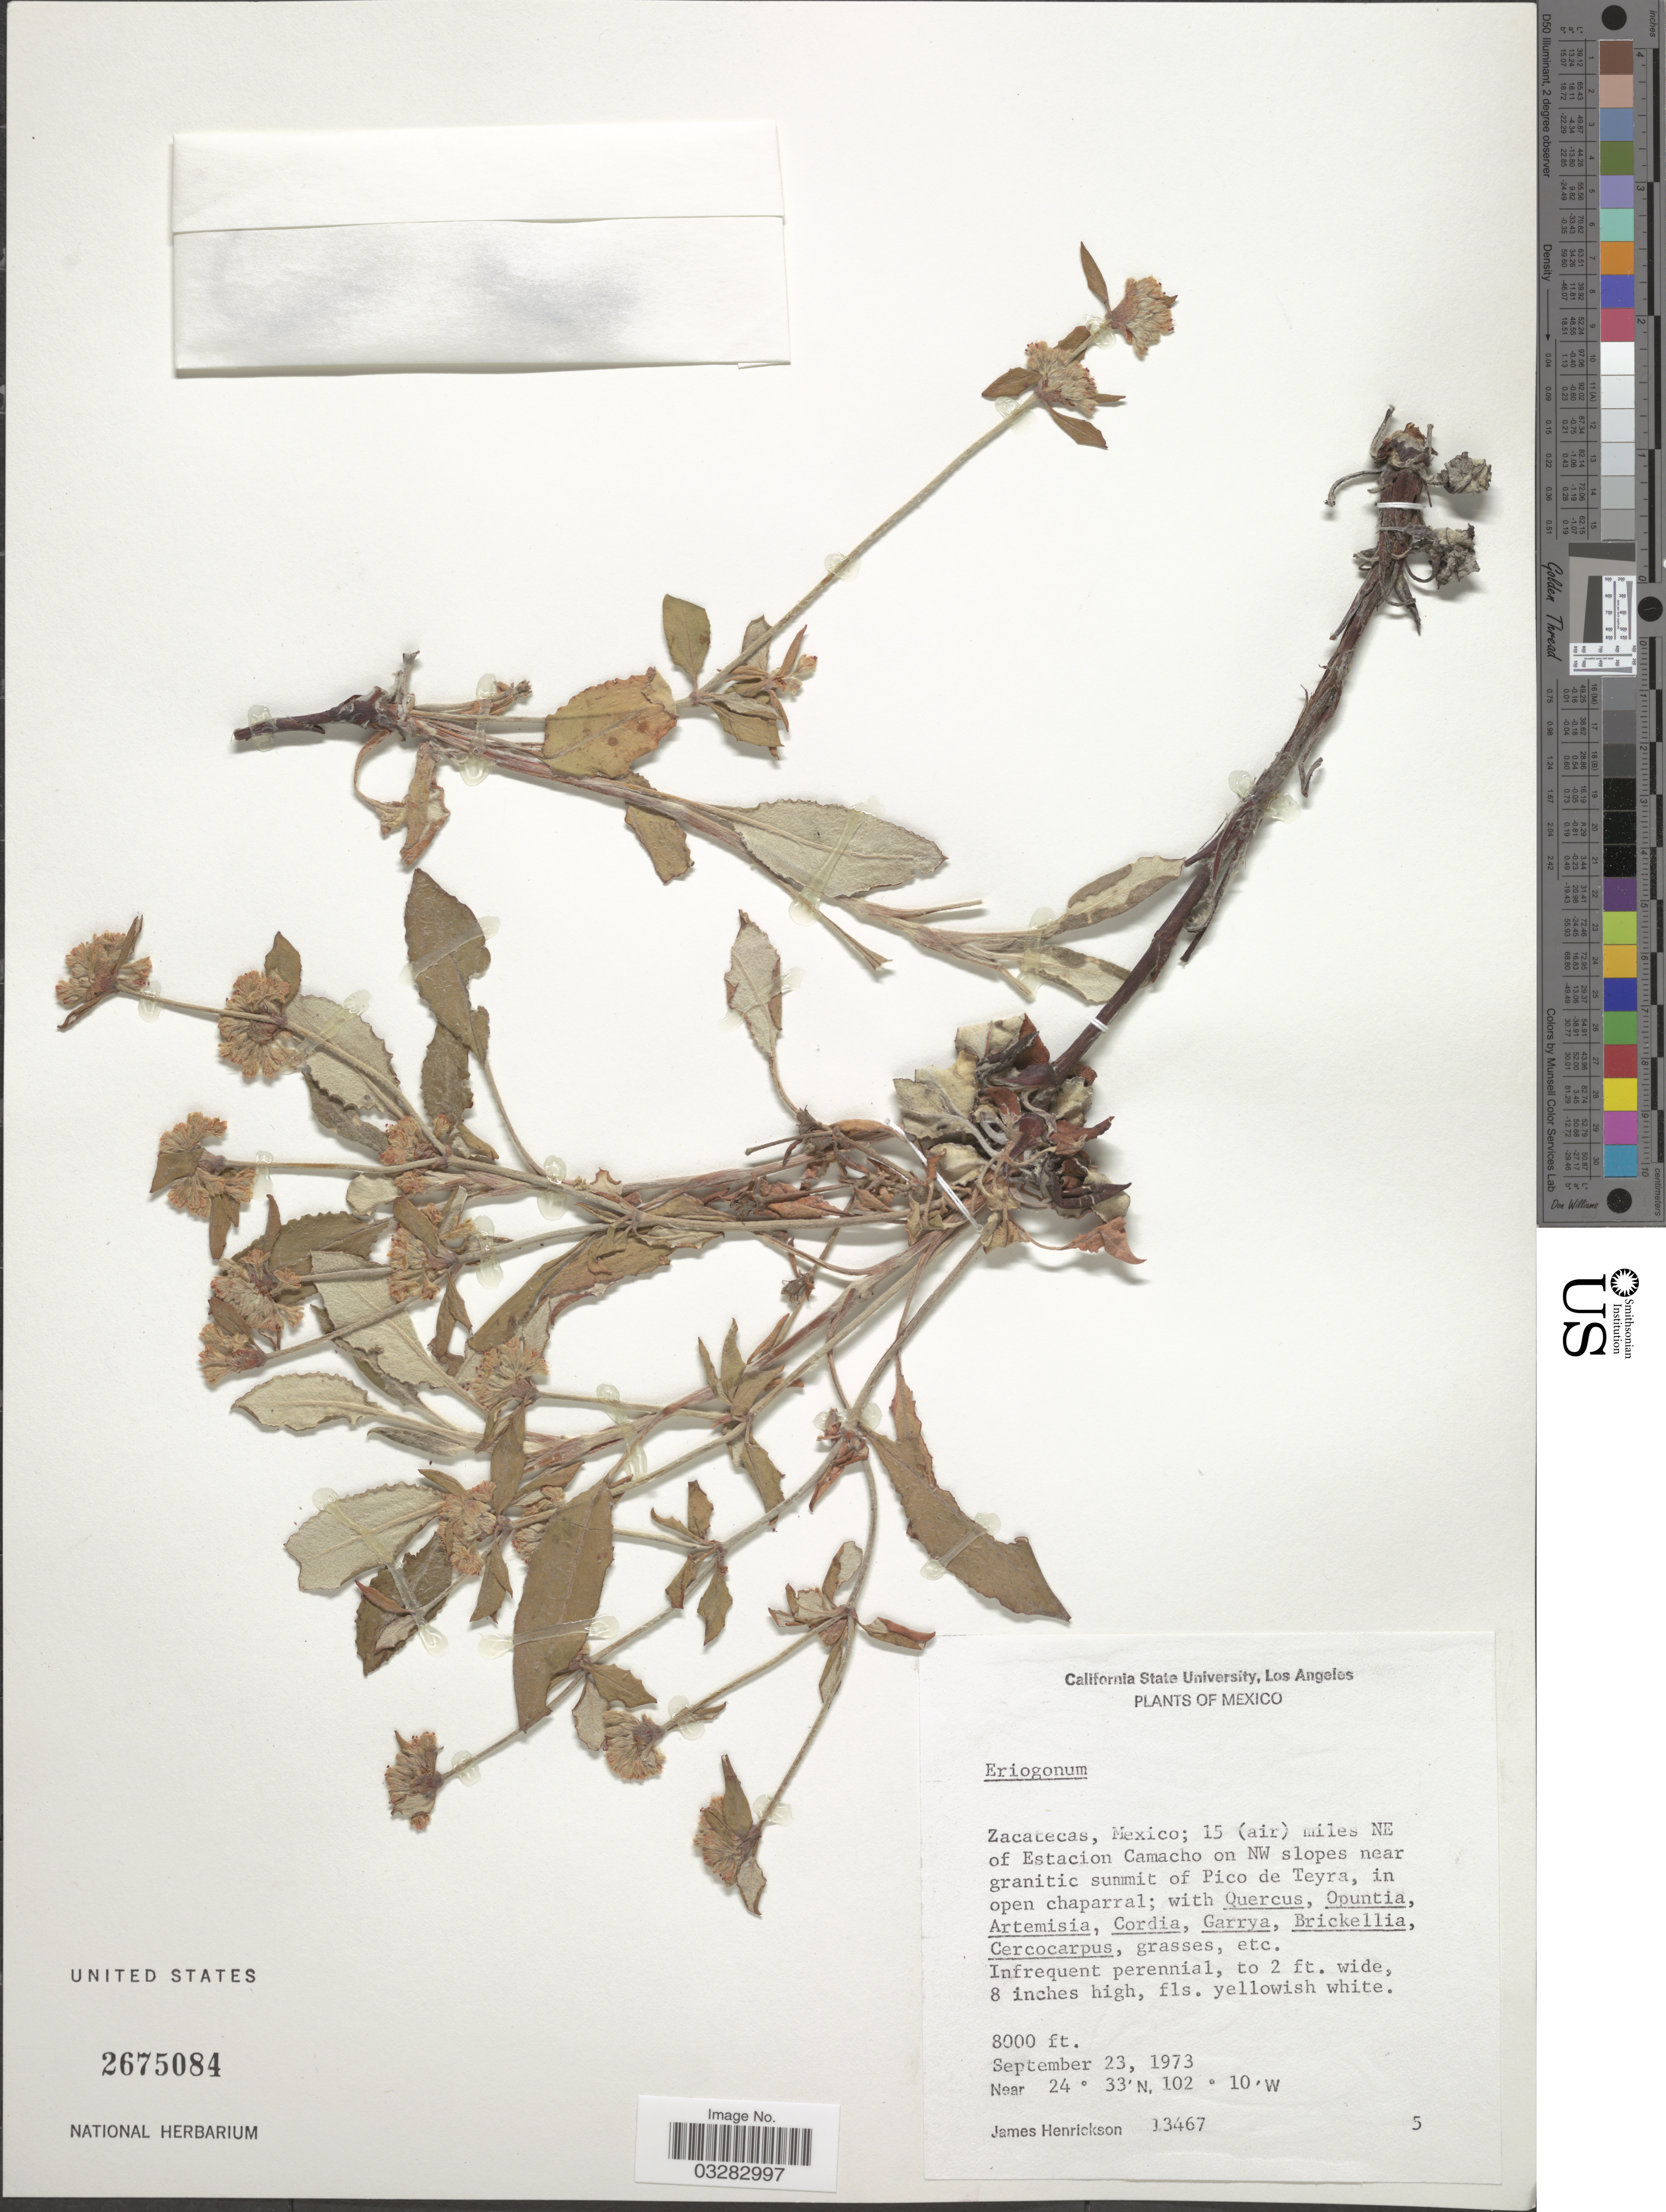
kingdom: Plantae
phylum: Tracheophyta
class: Magnoliopsida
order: Caryophyllales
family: Polygonaceae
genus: Eriogonum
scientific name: Eriogonum sp.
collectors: J. Henrickson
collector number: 13467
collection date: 1973-09-23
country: Mexico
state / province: Zacatecas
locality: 15 (air) miles NE of Estacion Camacho on NW slopes near granitic summit of Pico de Teyra.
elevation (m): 2438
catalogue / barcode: US 2675084